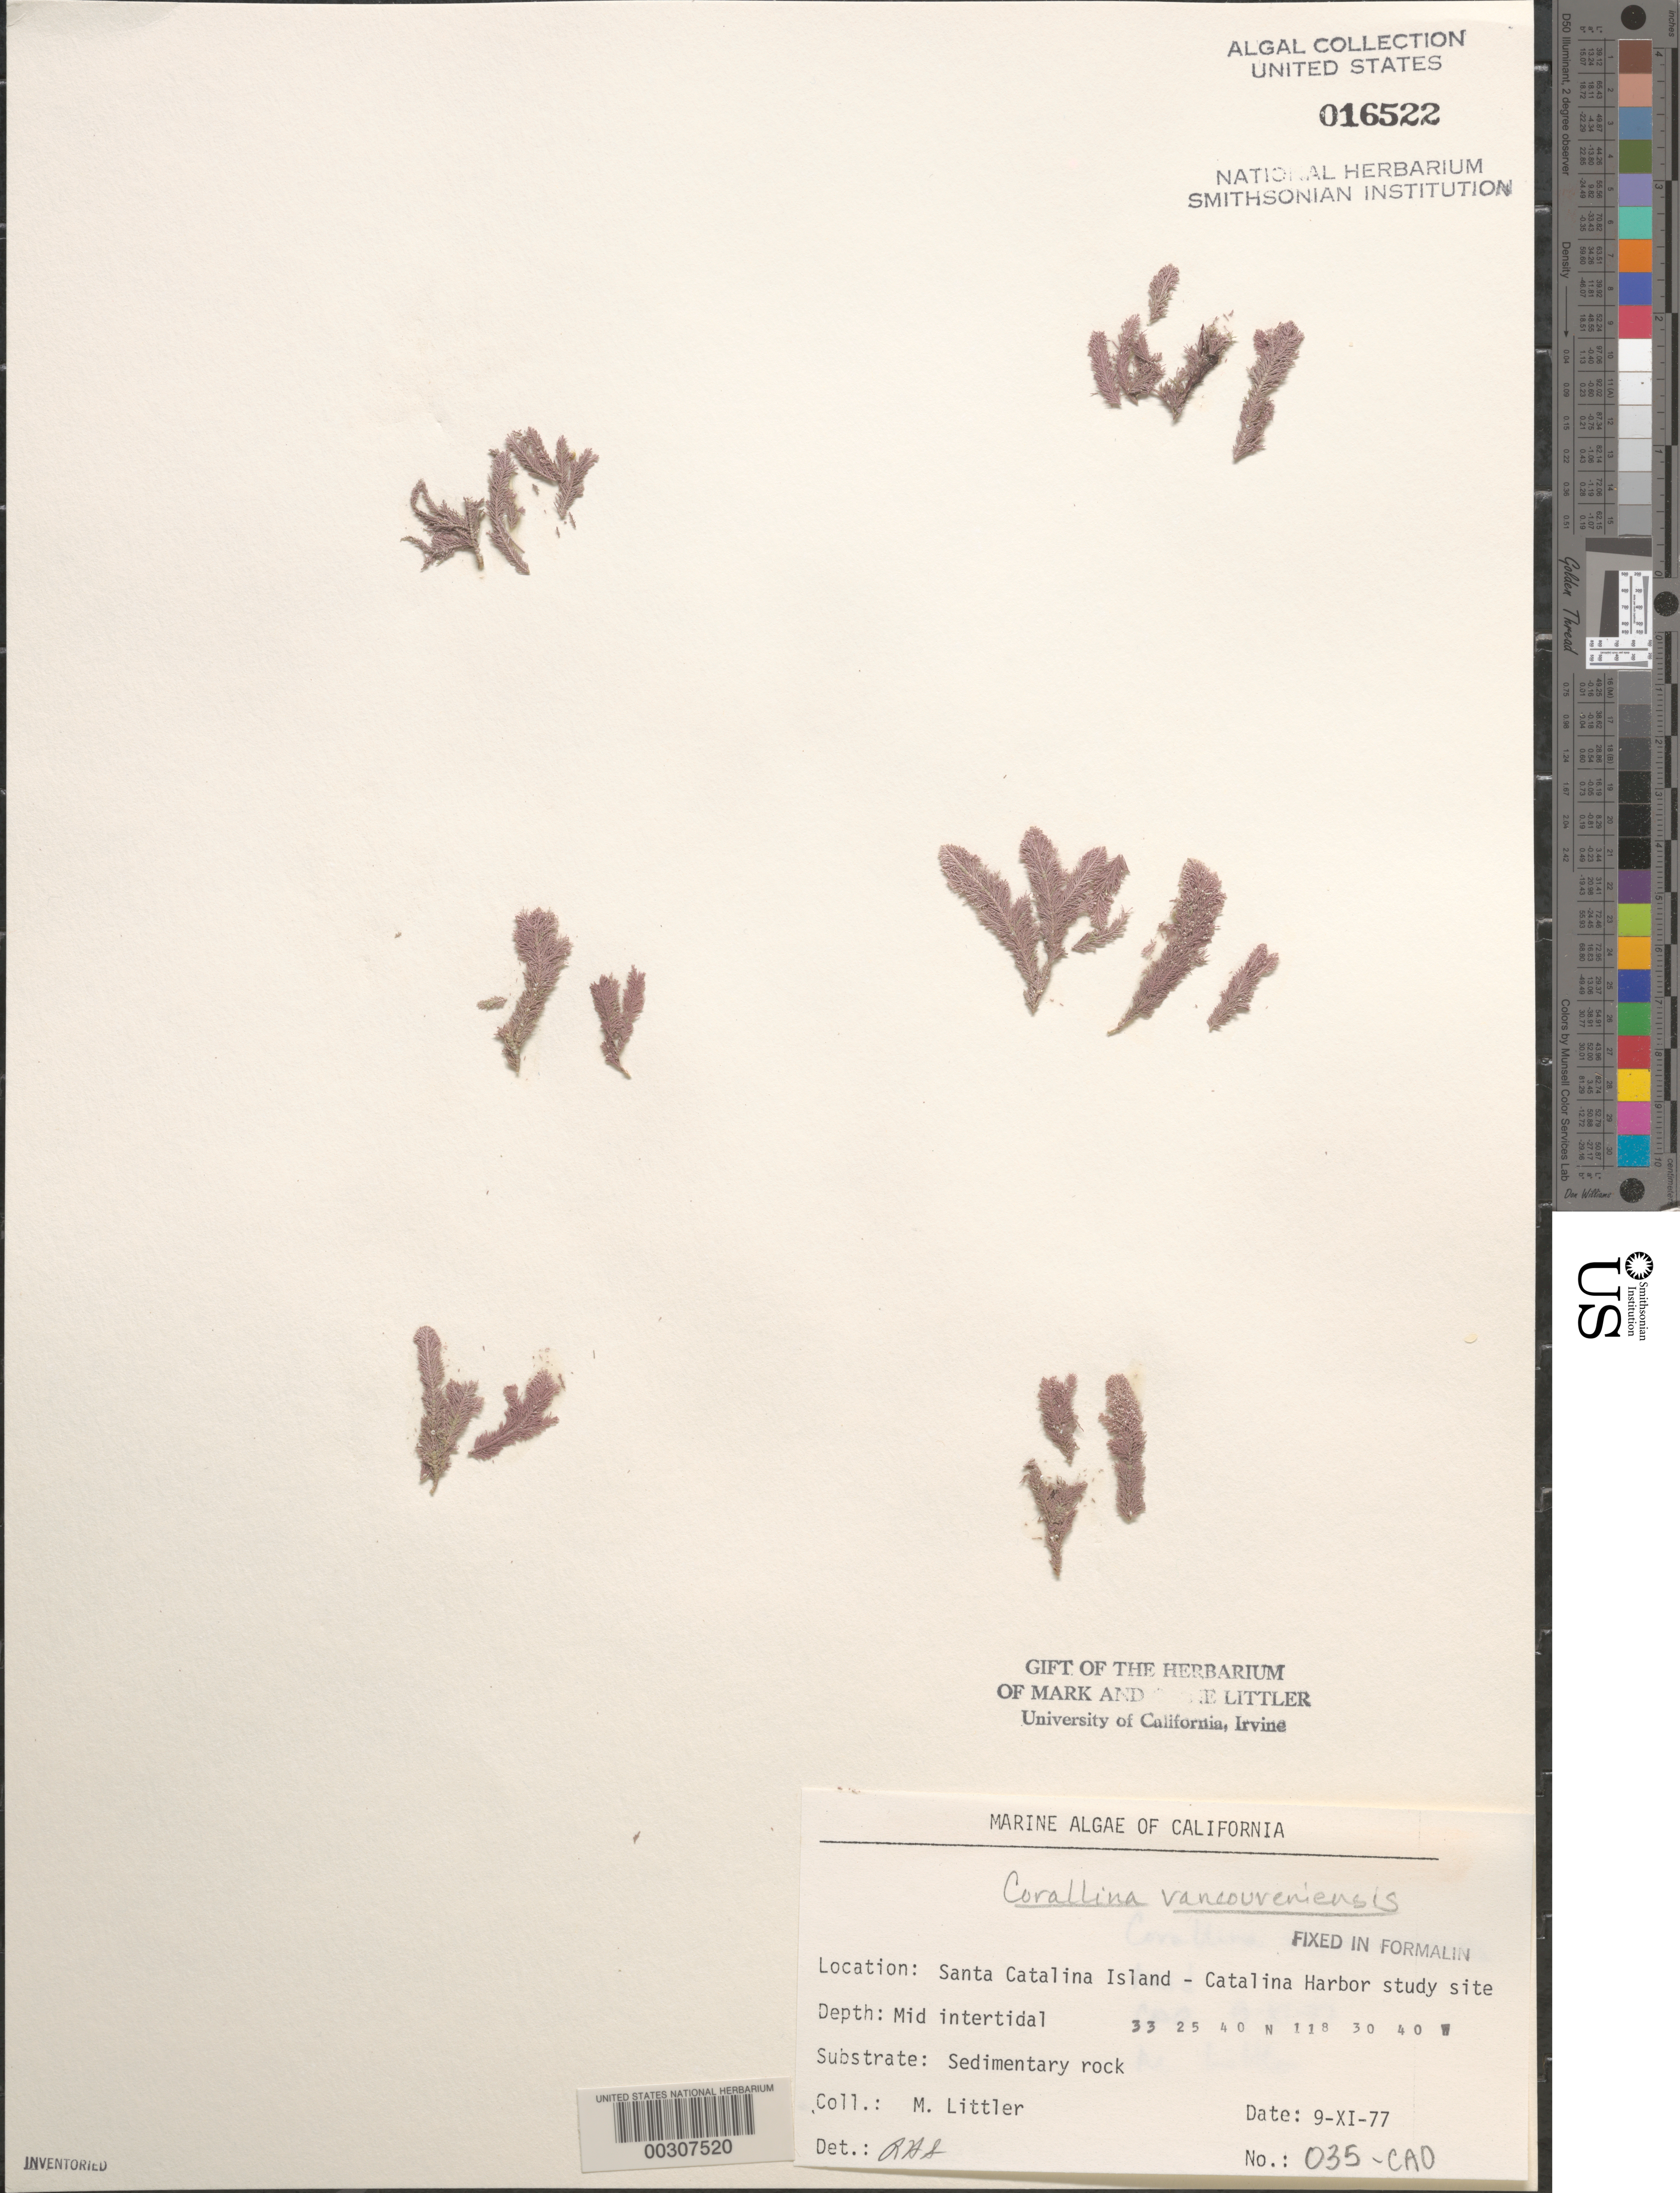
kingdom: Plantae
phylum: Rhodophyta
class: Florideophyceae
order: Corallinales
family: Corallinaceae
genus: Corallina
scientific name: Corallina vancouveriensis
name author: Yendo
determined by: Sims, Robert H.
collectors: M. M. Littler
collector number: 035-cao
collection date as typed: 09 Nov 1977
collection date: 1977-11-09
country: United States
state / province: California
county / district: Los Angeles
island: Santa Catalina Island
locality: Catalina Harbor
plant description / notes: BLM-SOCALBIGHT Rocky Intertidal Survey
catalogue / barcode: US 16522